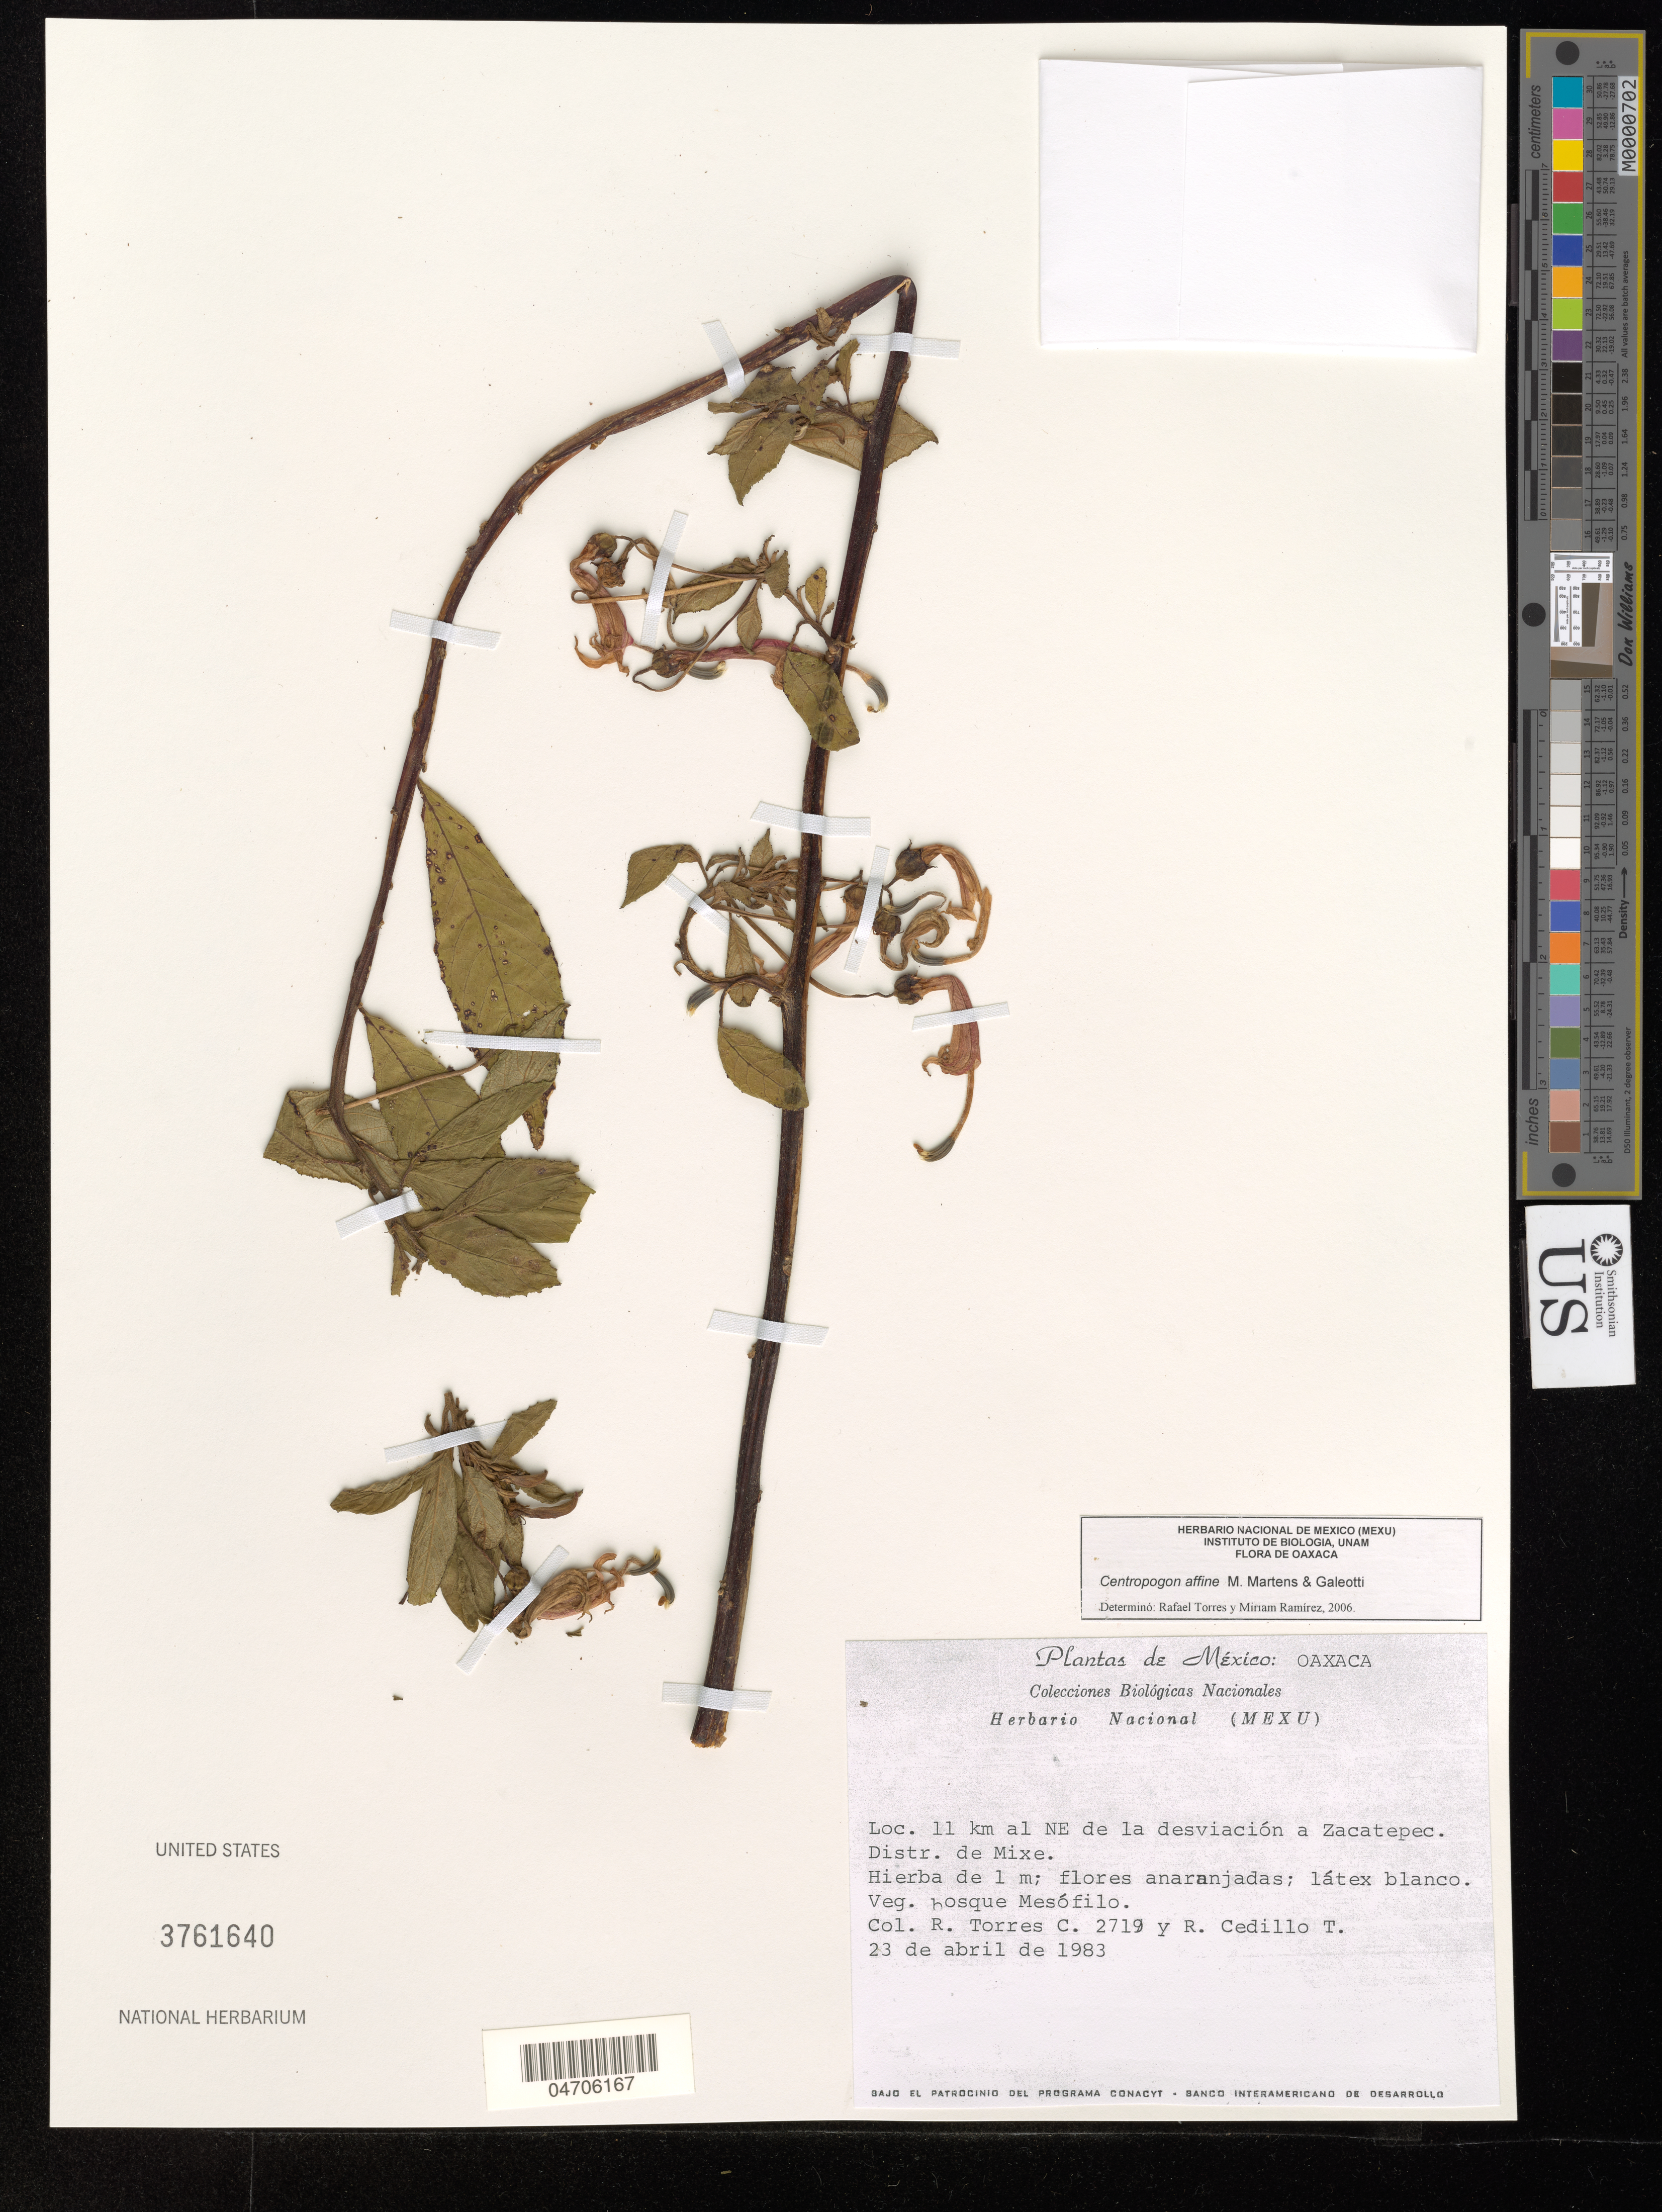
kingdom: Plantae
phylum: Tracheophyta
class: Magnoliopsida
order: Asterales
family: Campanulaceae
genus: Centropogon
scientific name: Centropogon affinis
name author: M. Martens & Galeotti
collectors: R. Torres C. & R. Cedillo T.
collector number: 2719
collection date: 1983-04-23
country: Mexico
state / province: Oaxaca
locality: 11 km al NE de la desviación a Zacatepec. Distr. de Mixe.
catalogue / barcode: US 3761640